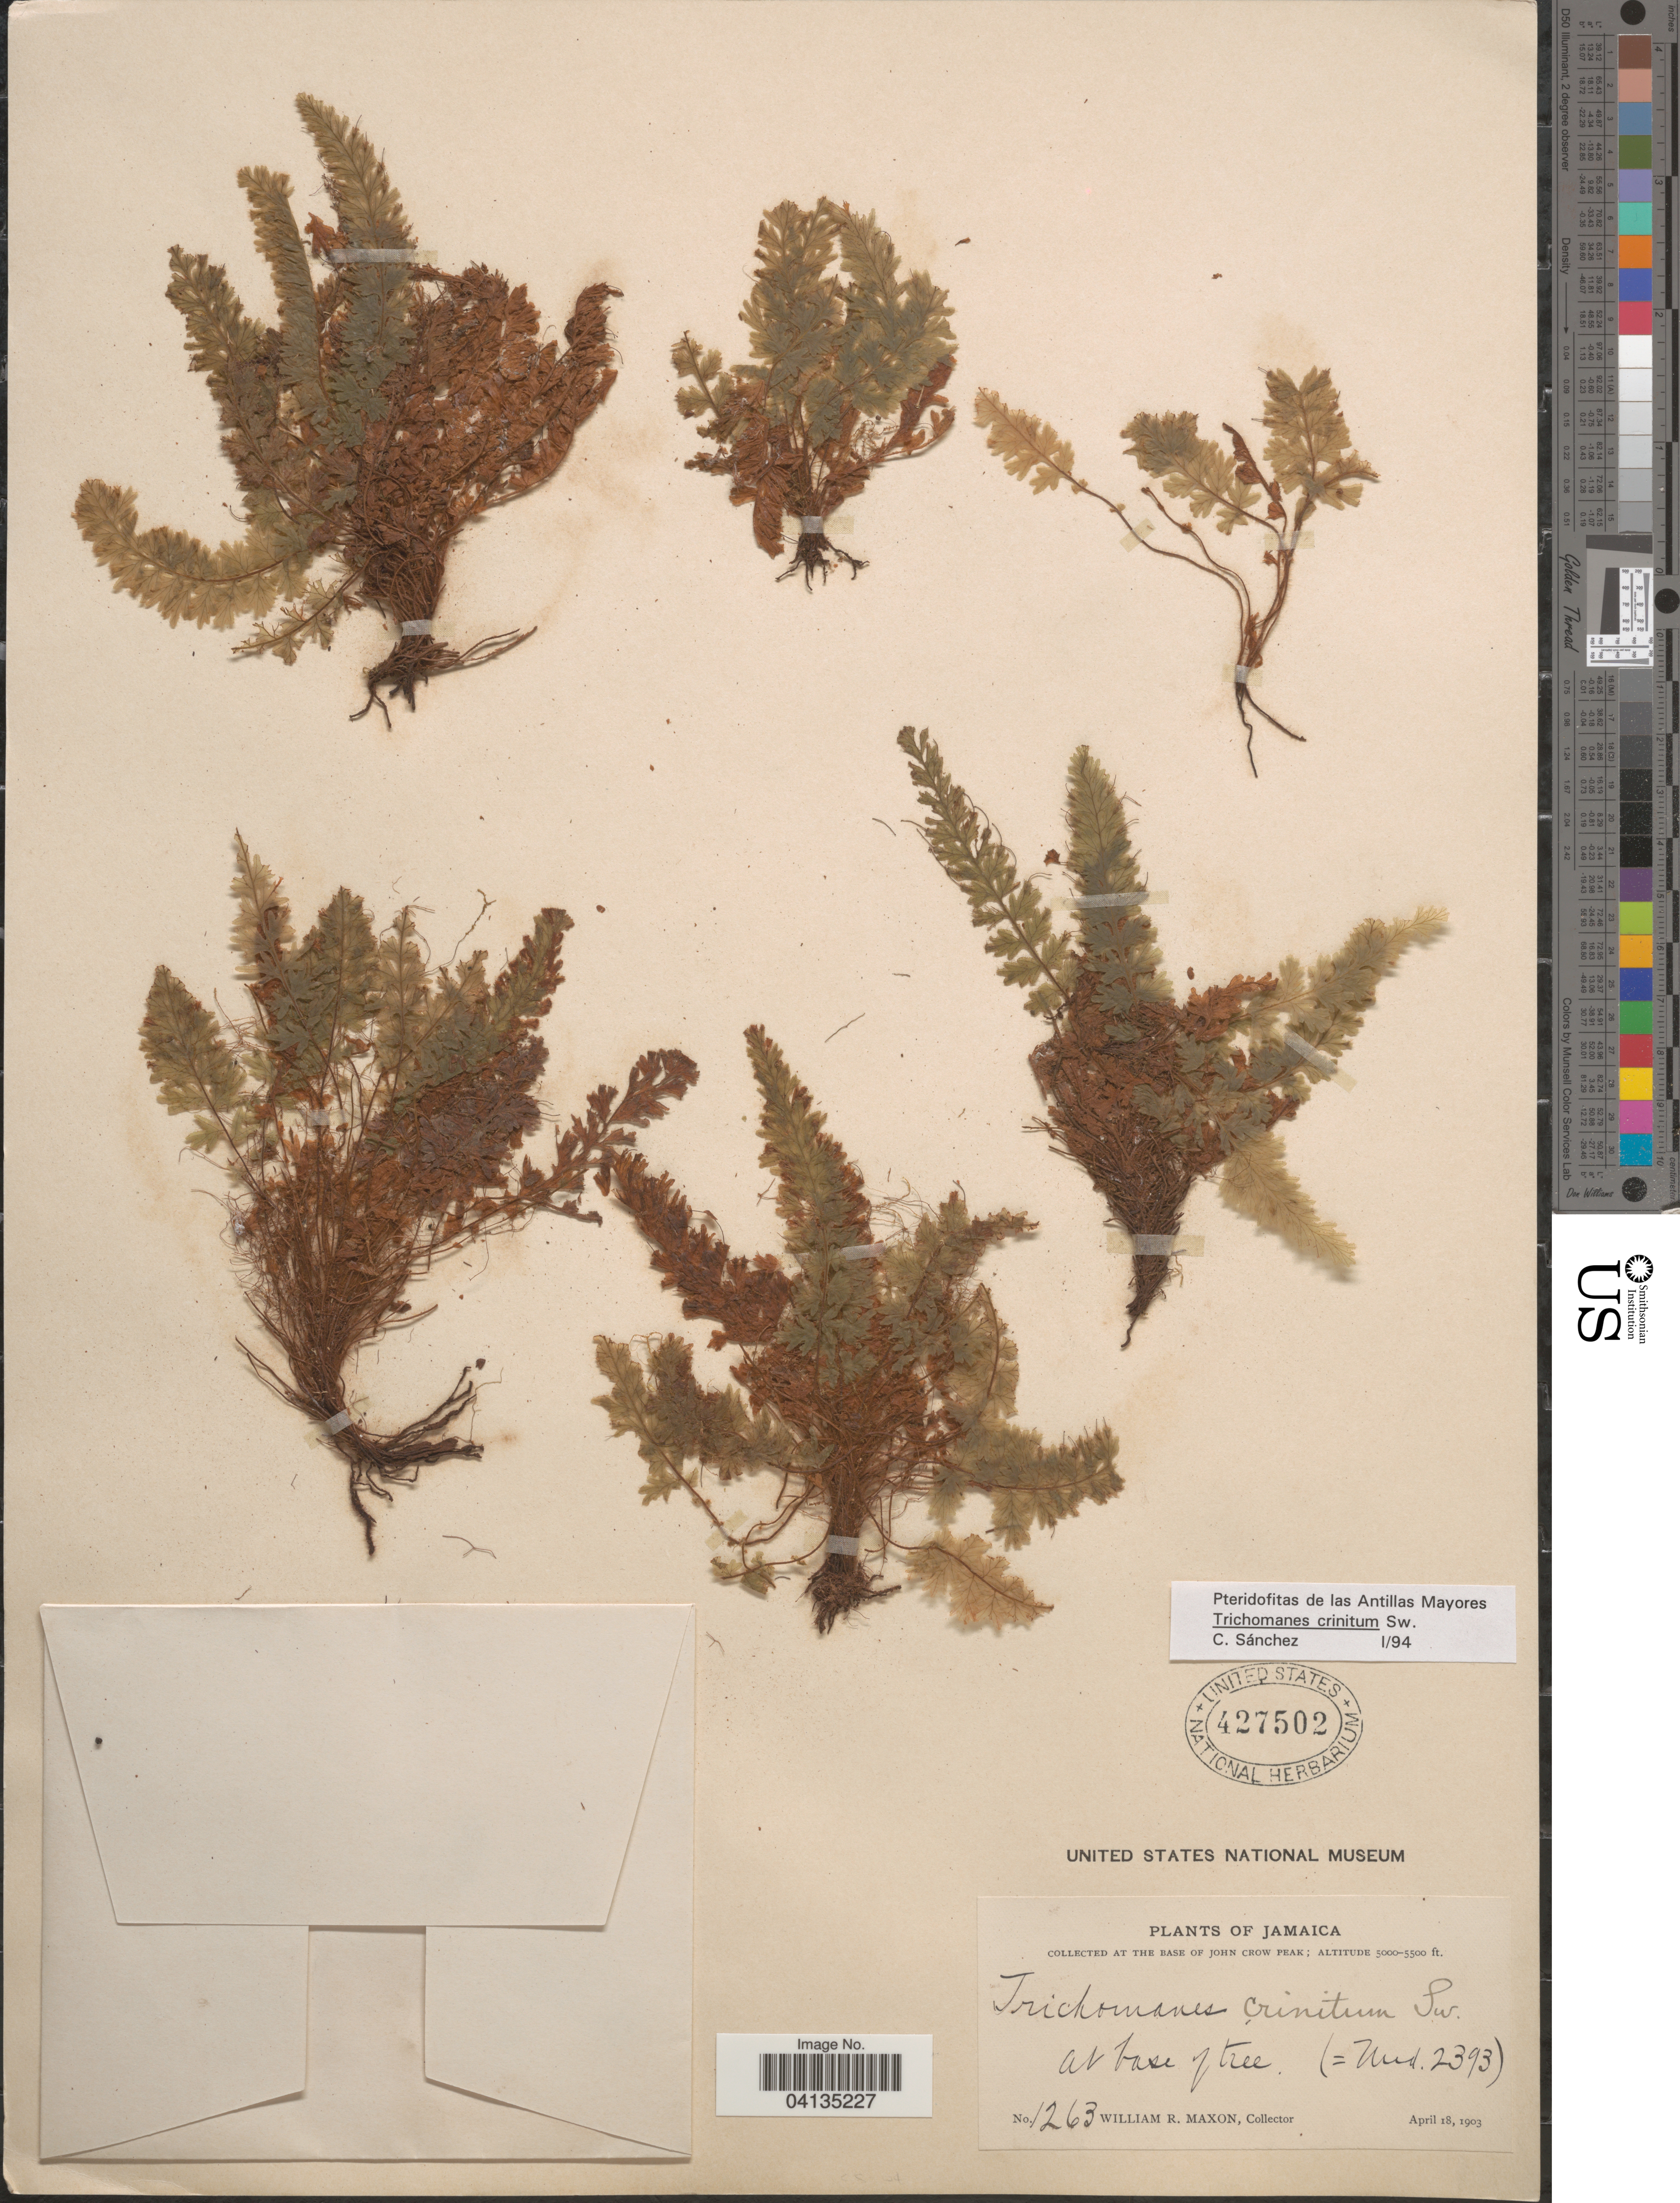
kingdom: Plantae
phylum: Tracheophyta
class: Polypodiopsida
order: Hymenophyllales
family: Hymenophyllaceae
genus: Trichomanes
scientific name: Trichomanes crinitum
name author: Sw.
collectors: W. R. Maxon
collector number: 1263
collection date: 1903-04-18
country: Jamaica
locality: At the base of John Crow Peak.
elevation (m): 1524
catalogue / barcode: US 427502